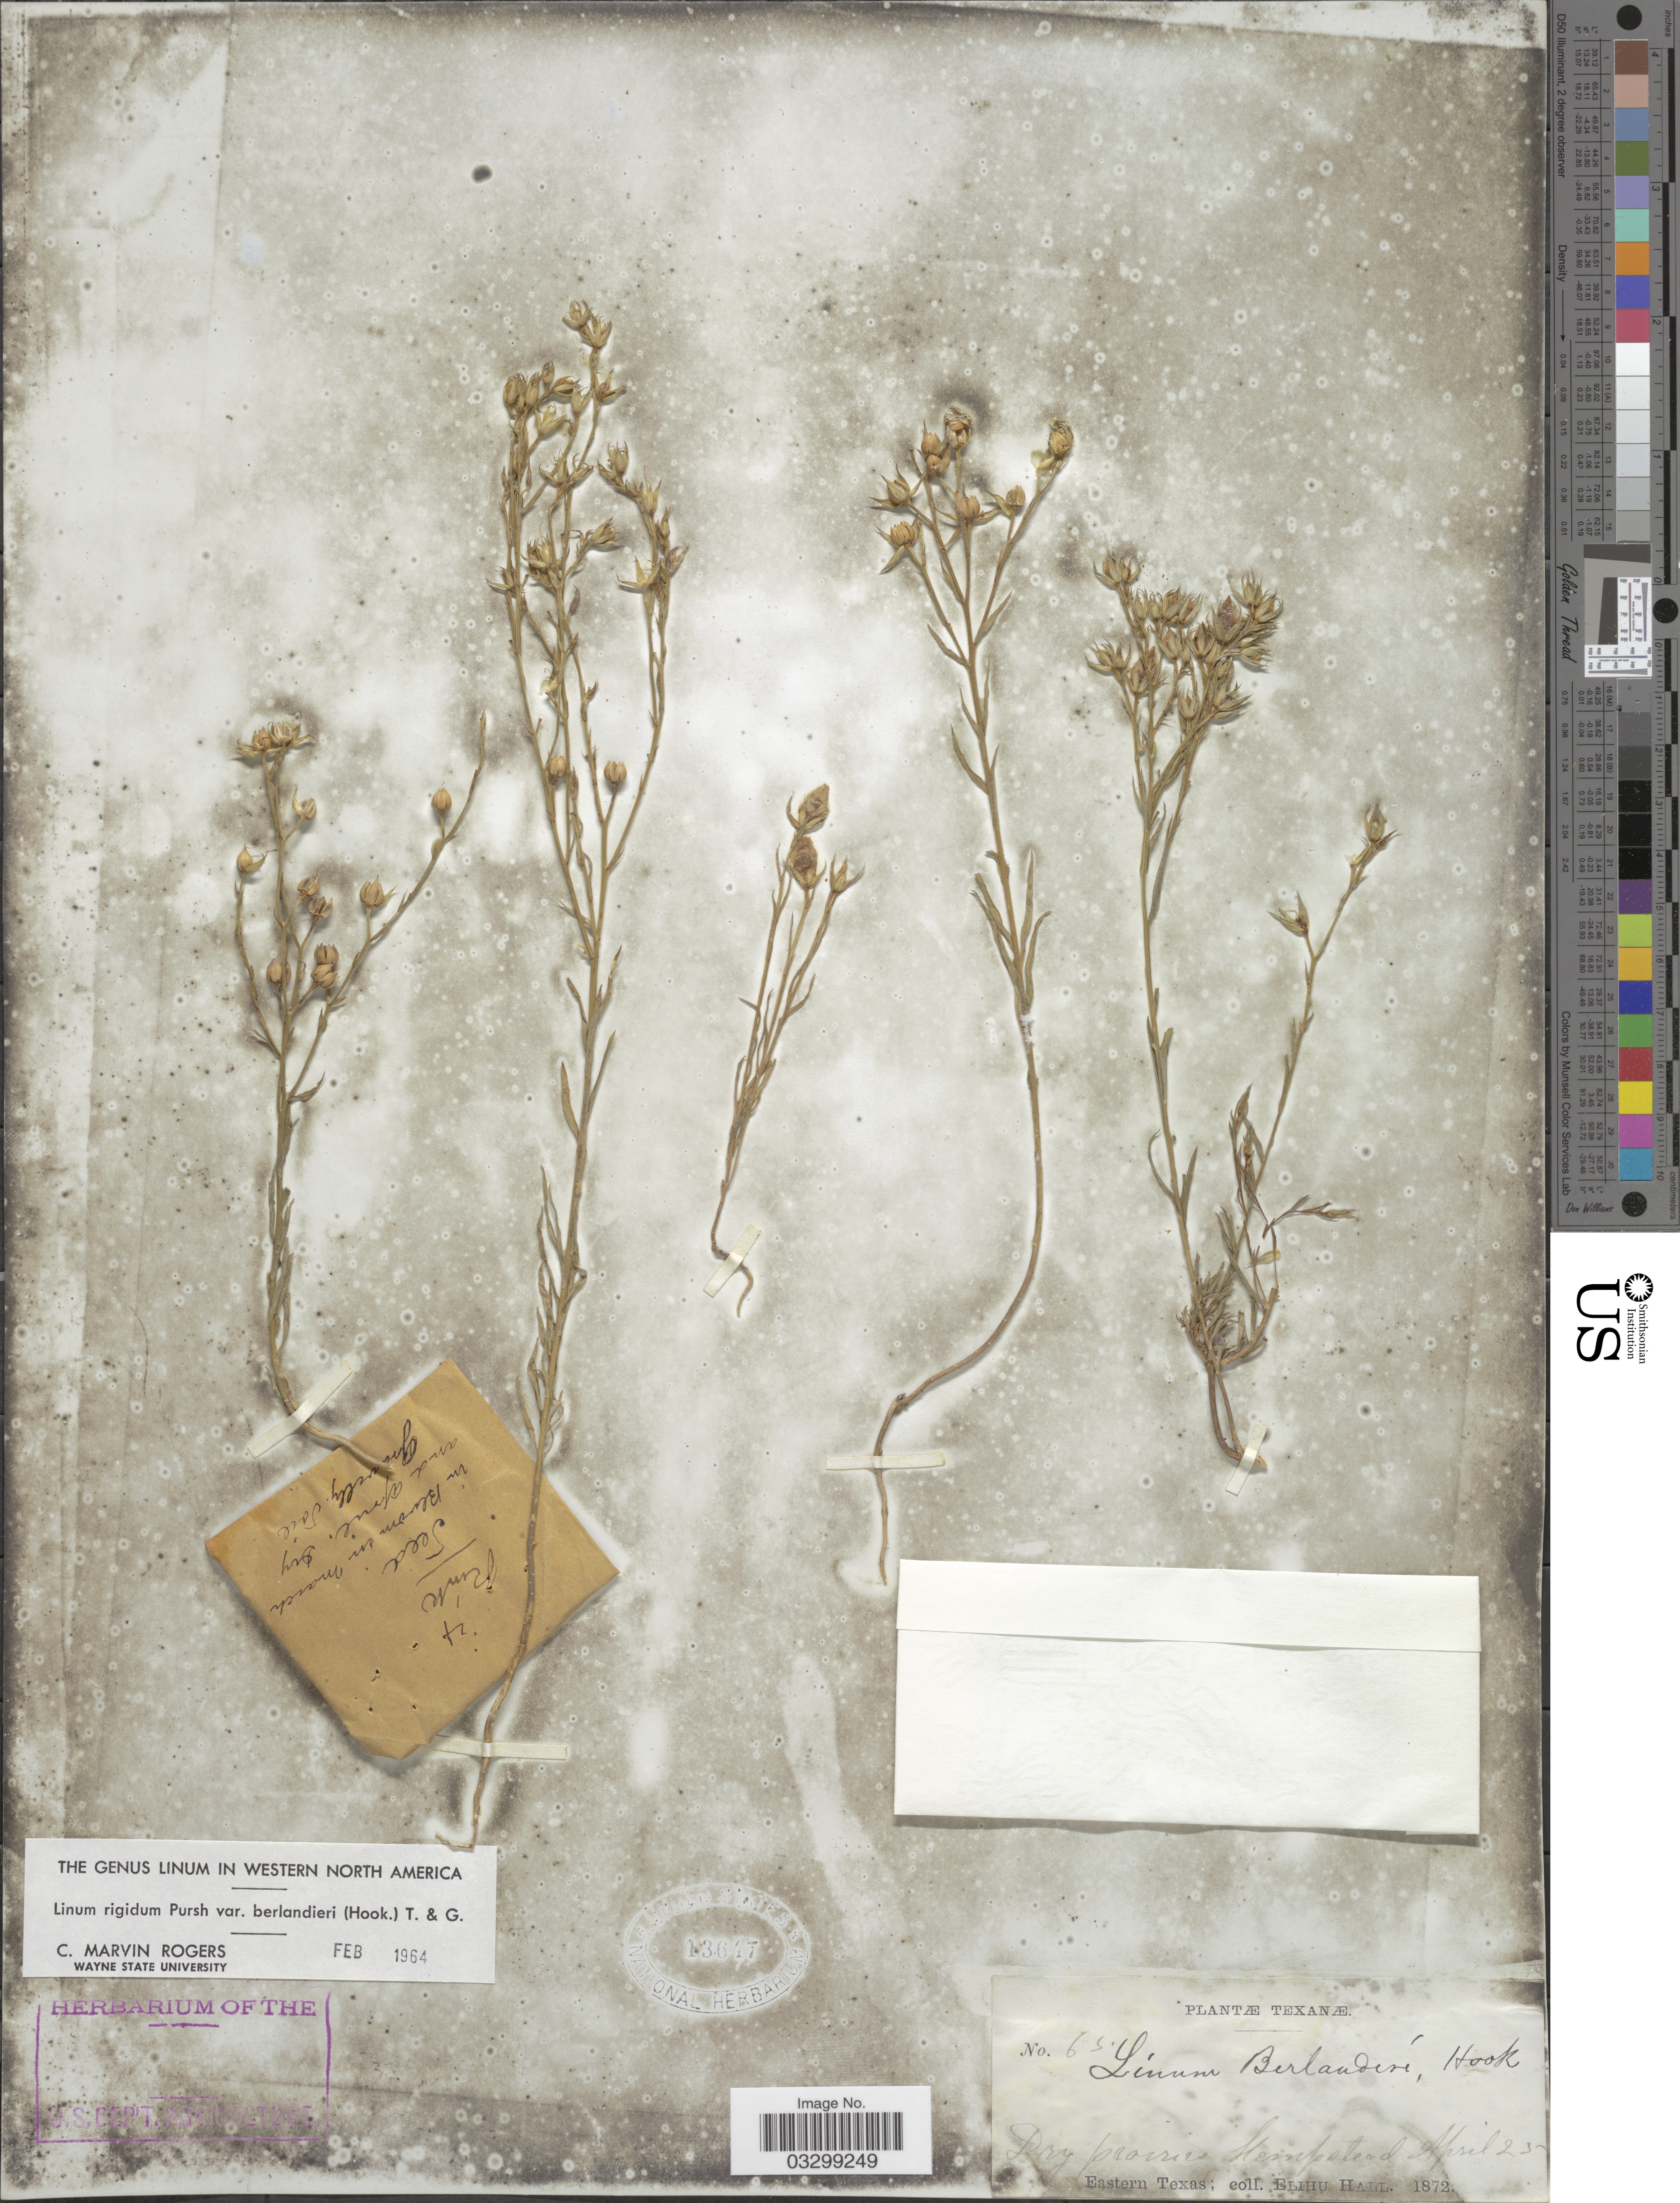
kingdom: Plantae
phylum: Tracheophyta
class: Magnoliopsida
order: Malpighiales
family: Linaceae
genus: Linum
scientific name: Linum rigidum var. berlandieri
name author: Pursh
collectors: E. Hall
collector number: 65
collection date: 1872-04-25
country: United States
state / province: Texas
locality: Hempstead, Eastern Texas.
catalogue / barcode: US 13647